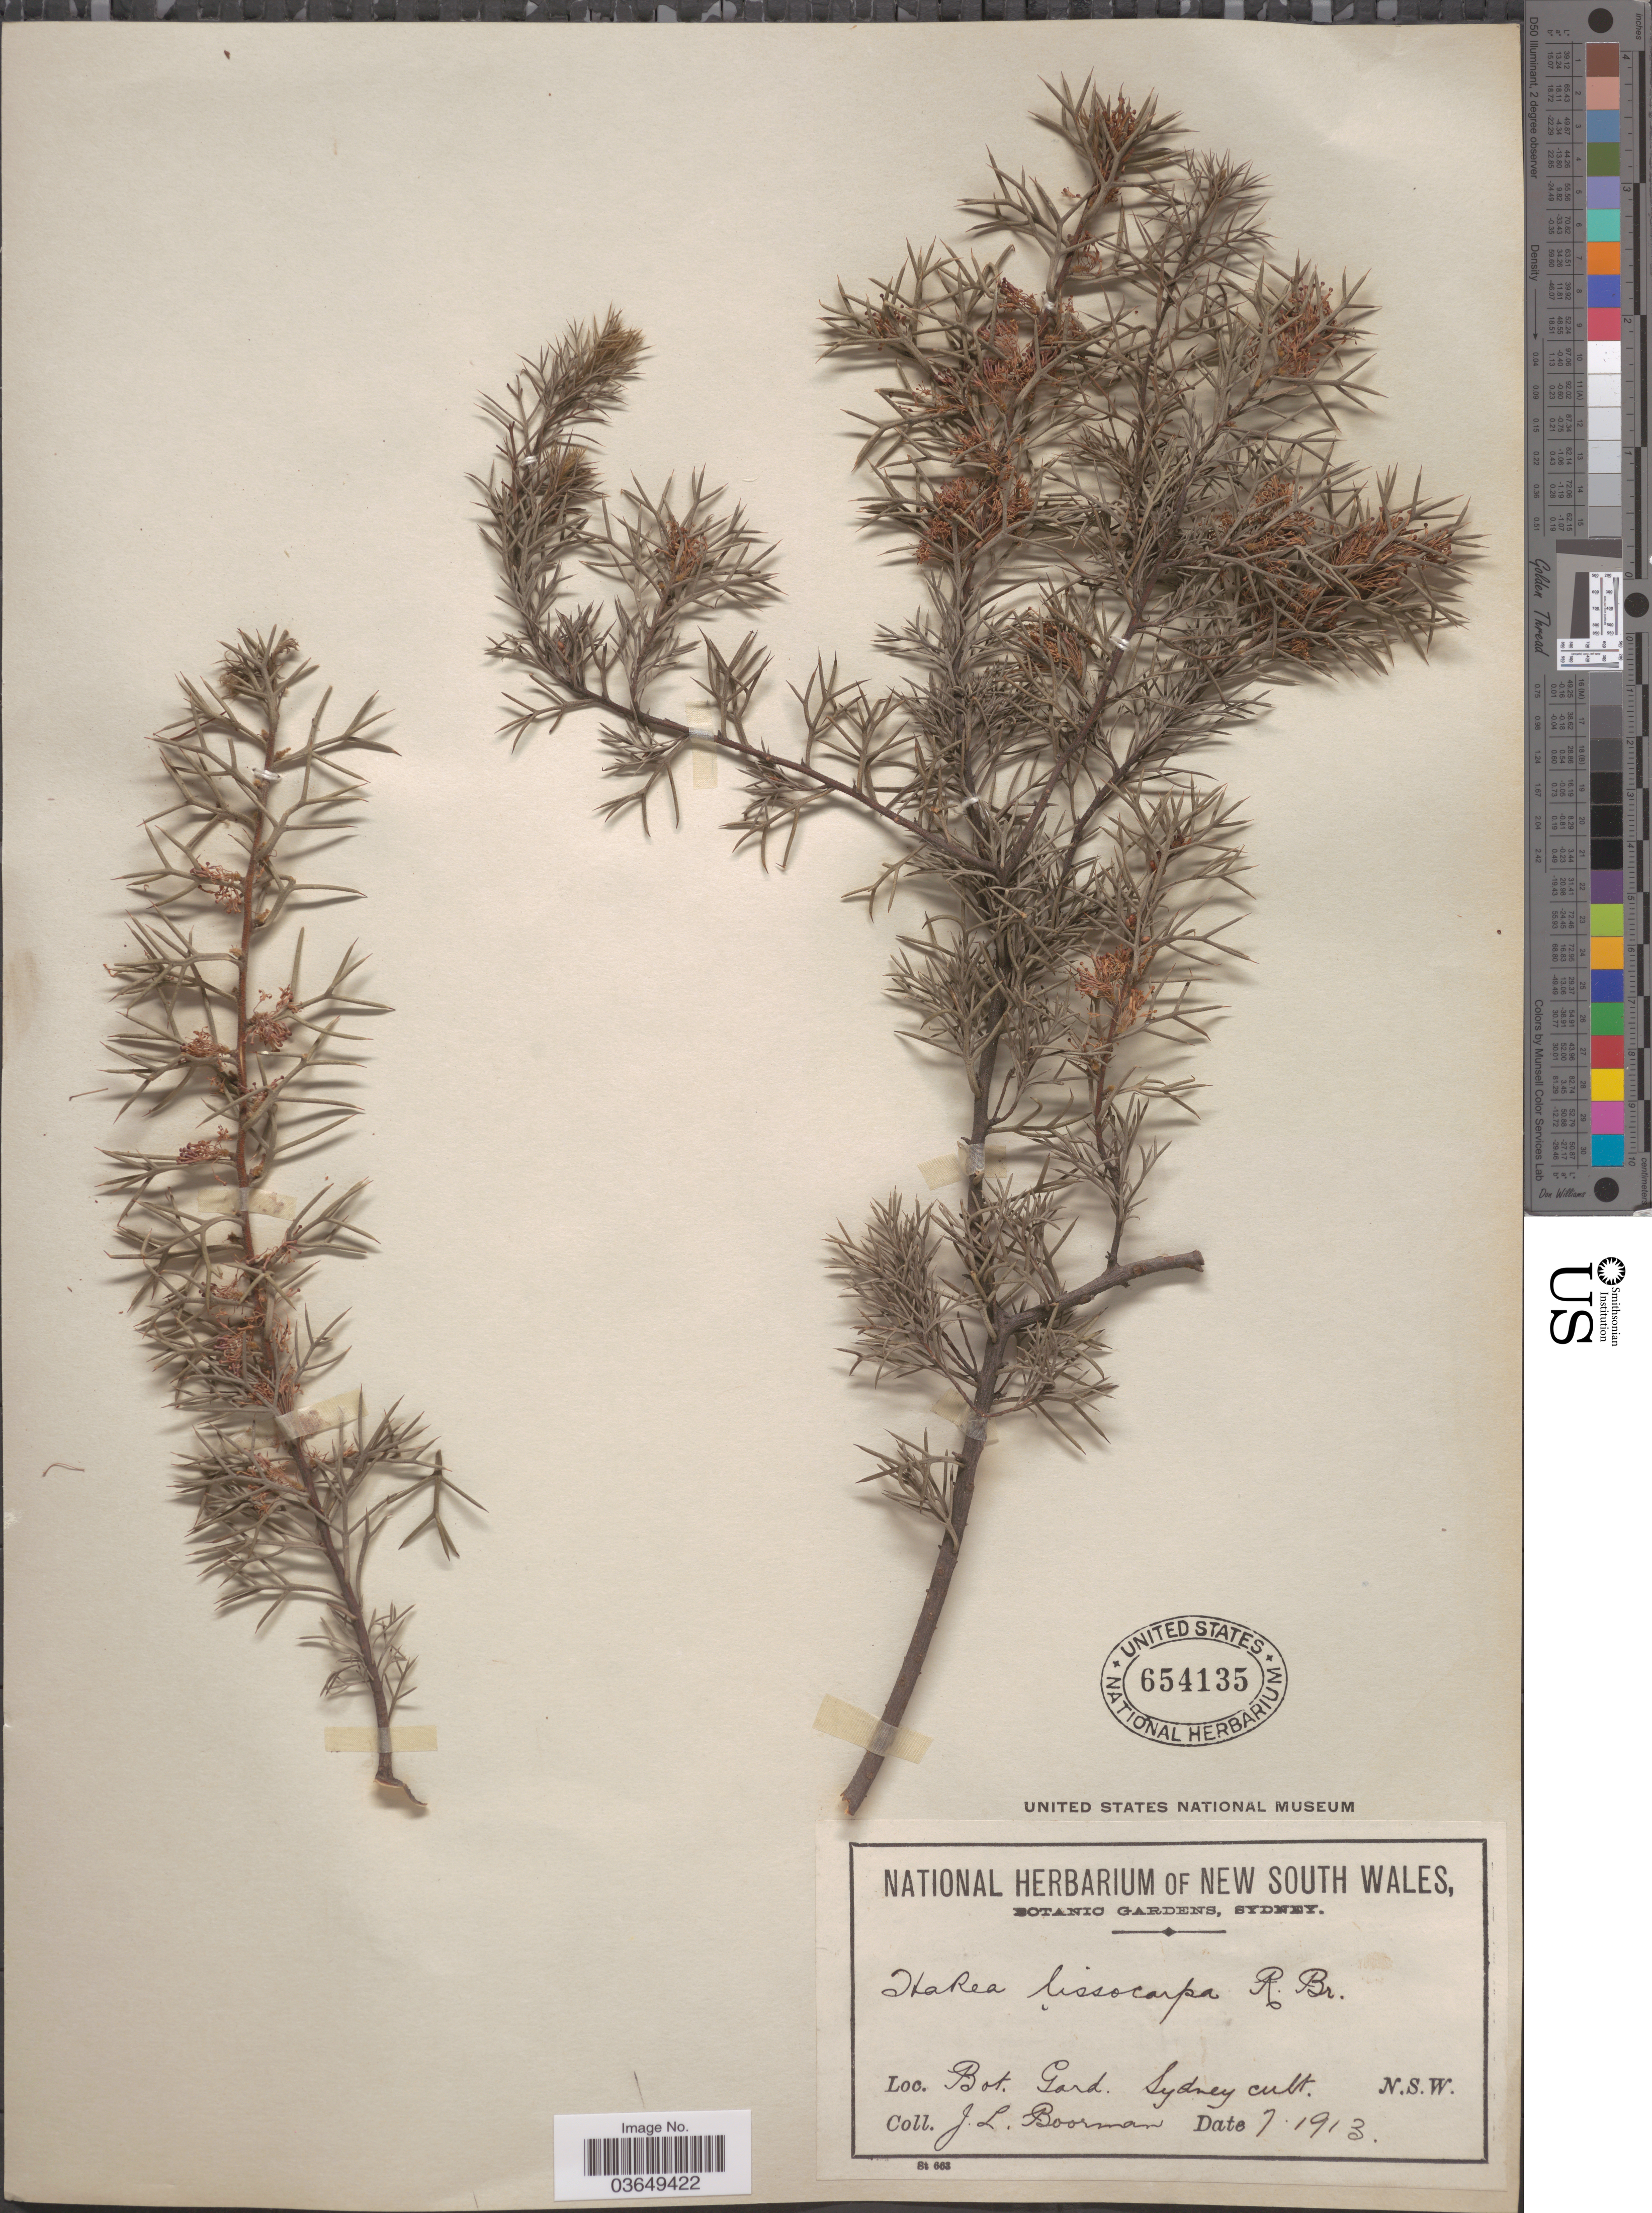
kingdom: Plantae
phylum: Tracheophyta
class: Magnoliopsida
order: Proteales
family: Proteaceae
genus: Hakea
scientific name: Hakea lissocarpha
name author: R. Br.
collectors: J. Boorman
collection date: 1913-07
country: Australia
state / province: New South Wales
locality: Bot. Gard. Sydney.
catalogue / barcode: US 654135